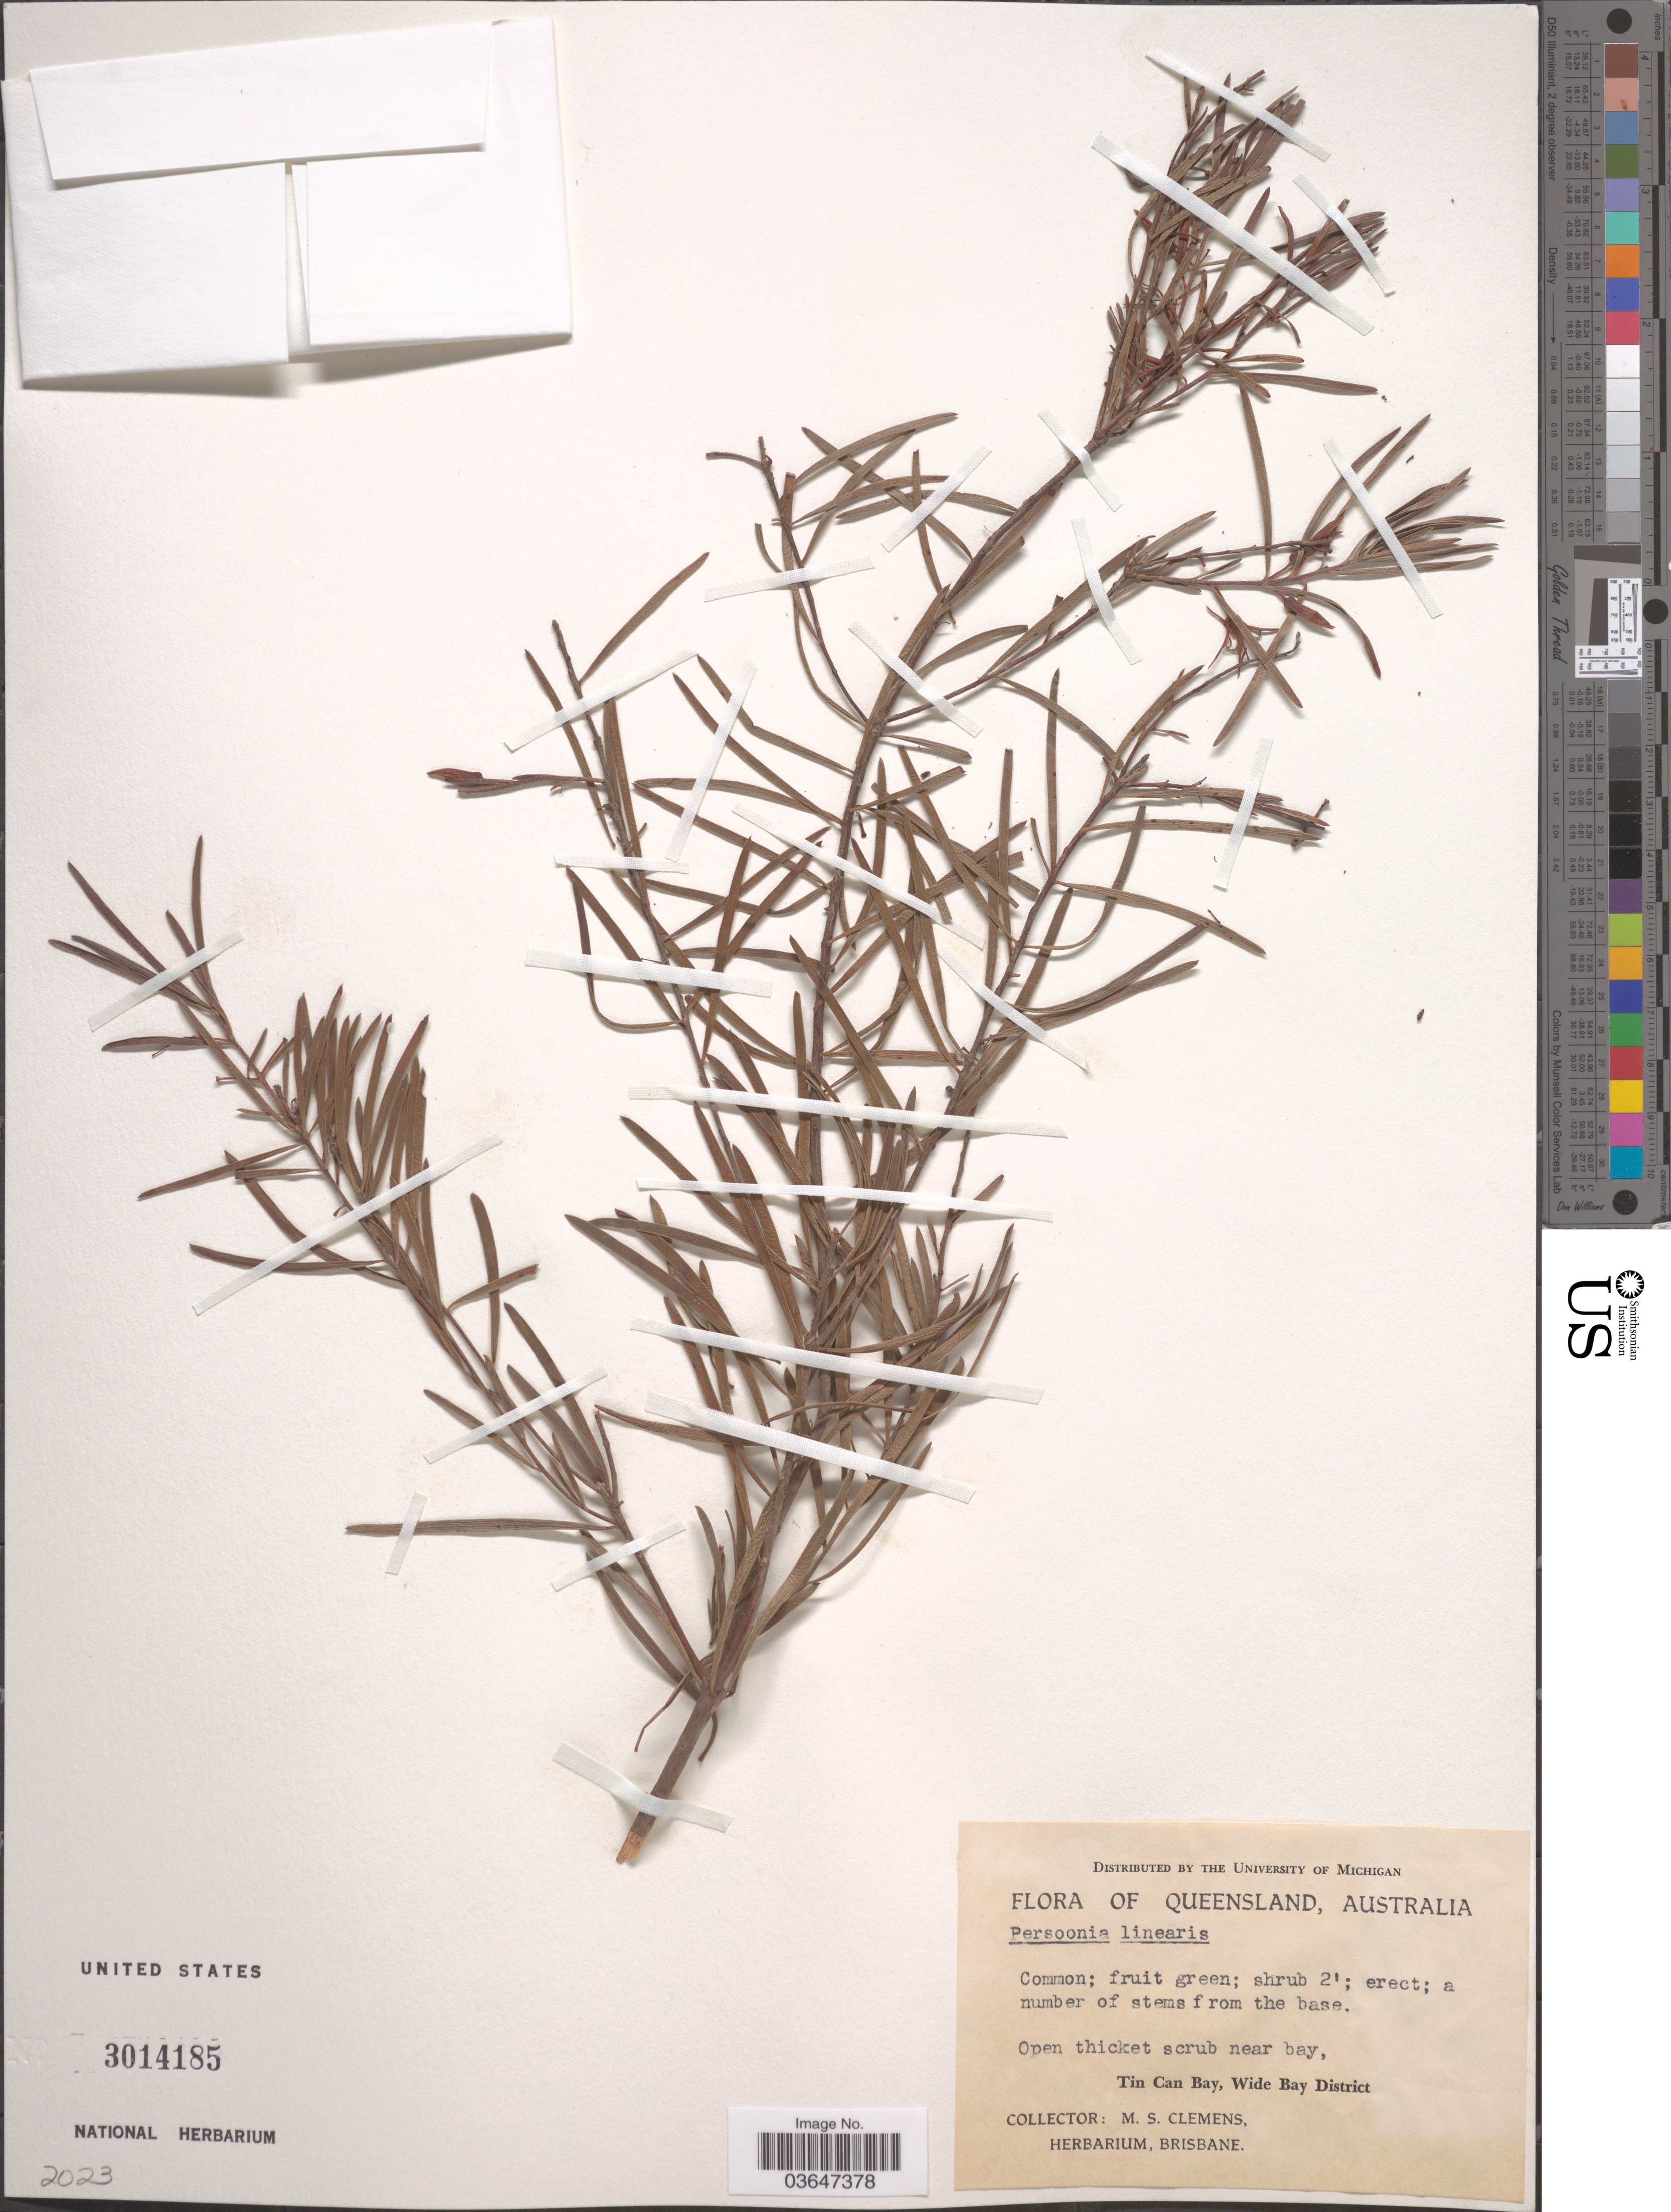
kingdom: Plantae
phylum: Tracheophyta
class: Magnoliopsida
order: Proteales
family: Proteaceae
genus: Persoonia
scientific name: Persoonia linearis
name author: Andrews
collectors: M. S. Clemens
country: Australia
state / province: Queensland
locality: Open thicket scrub near bay, Tin Can Bay, Wide Bay District.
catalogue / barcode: US 3014185